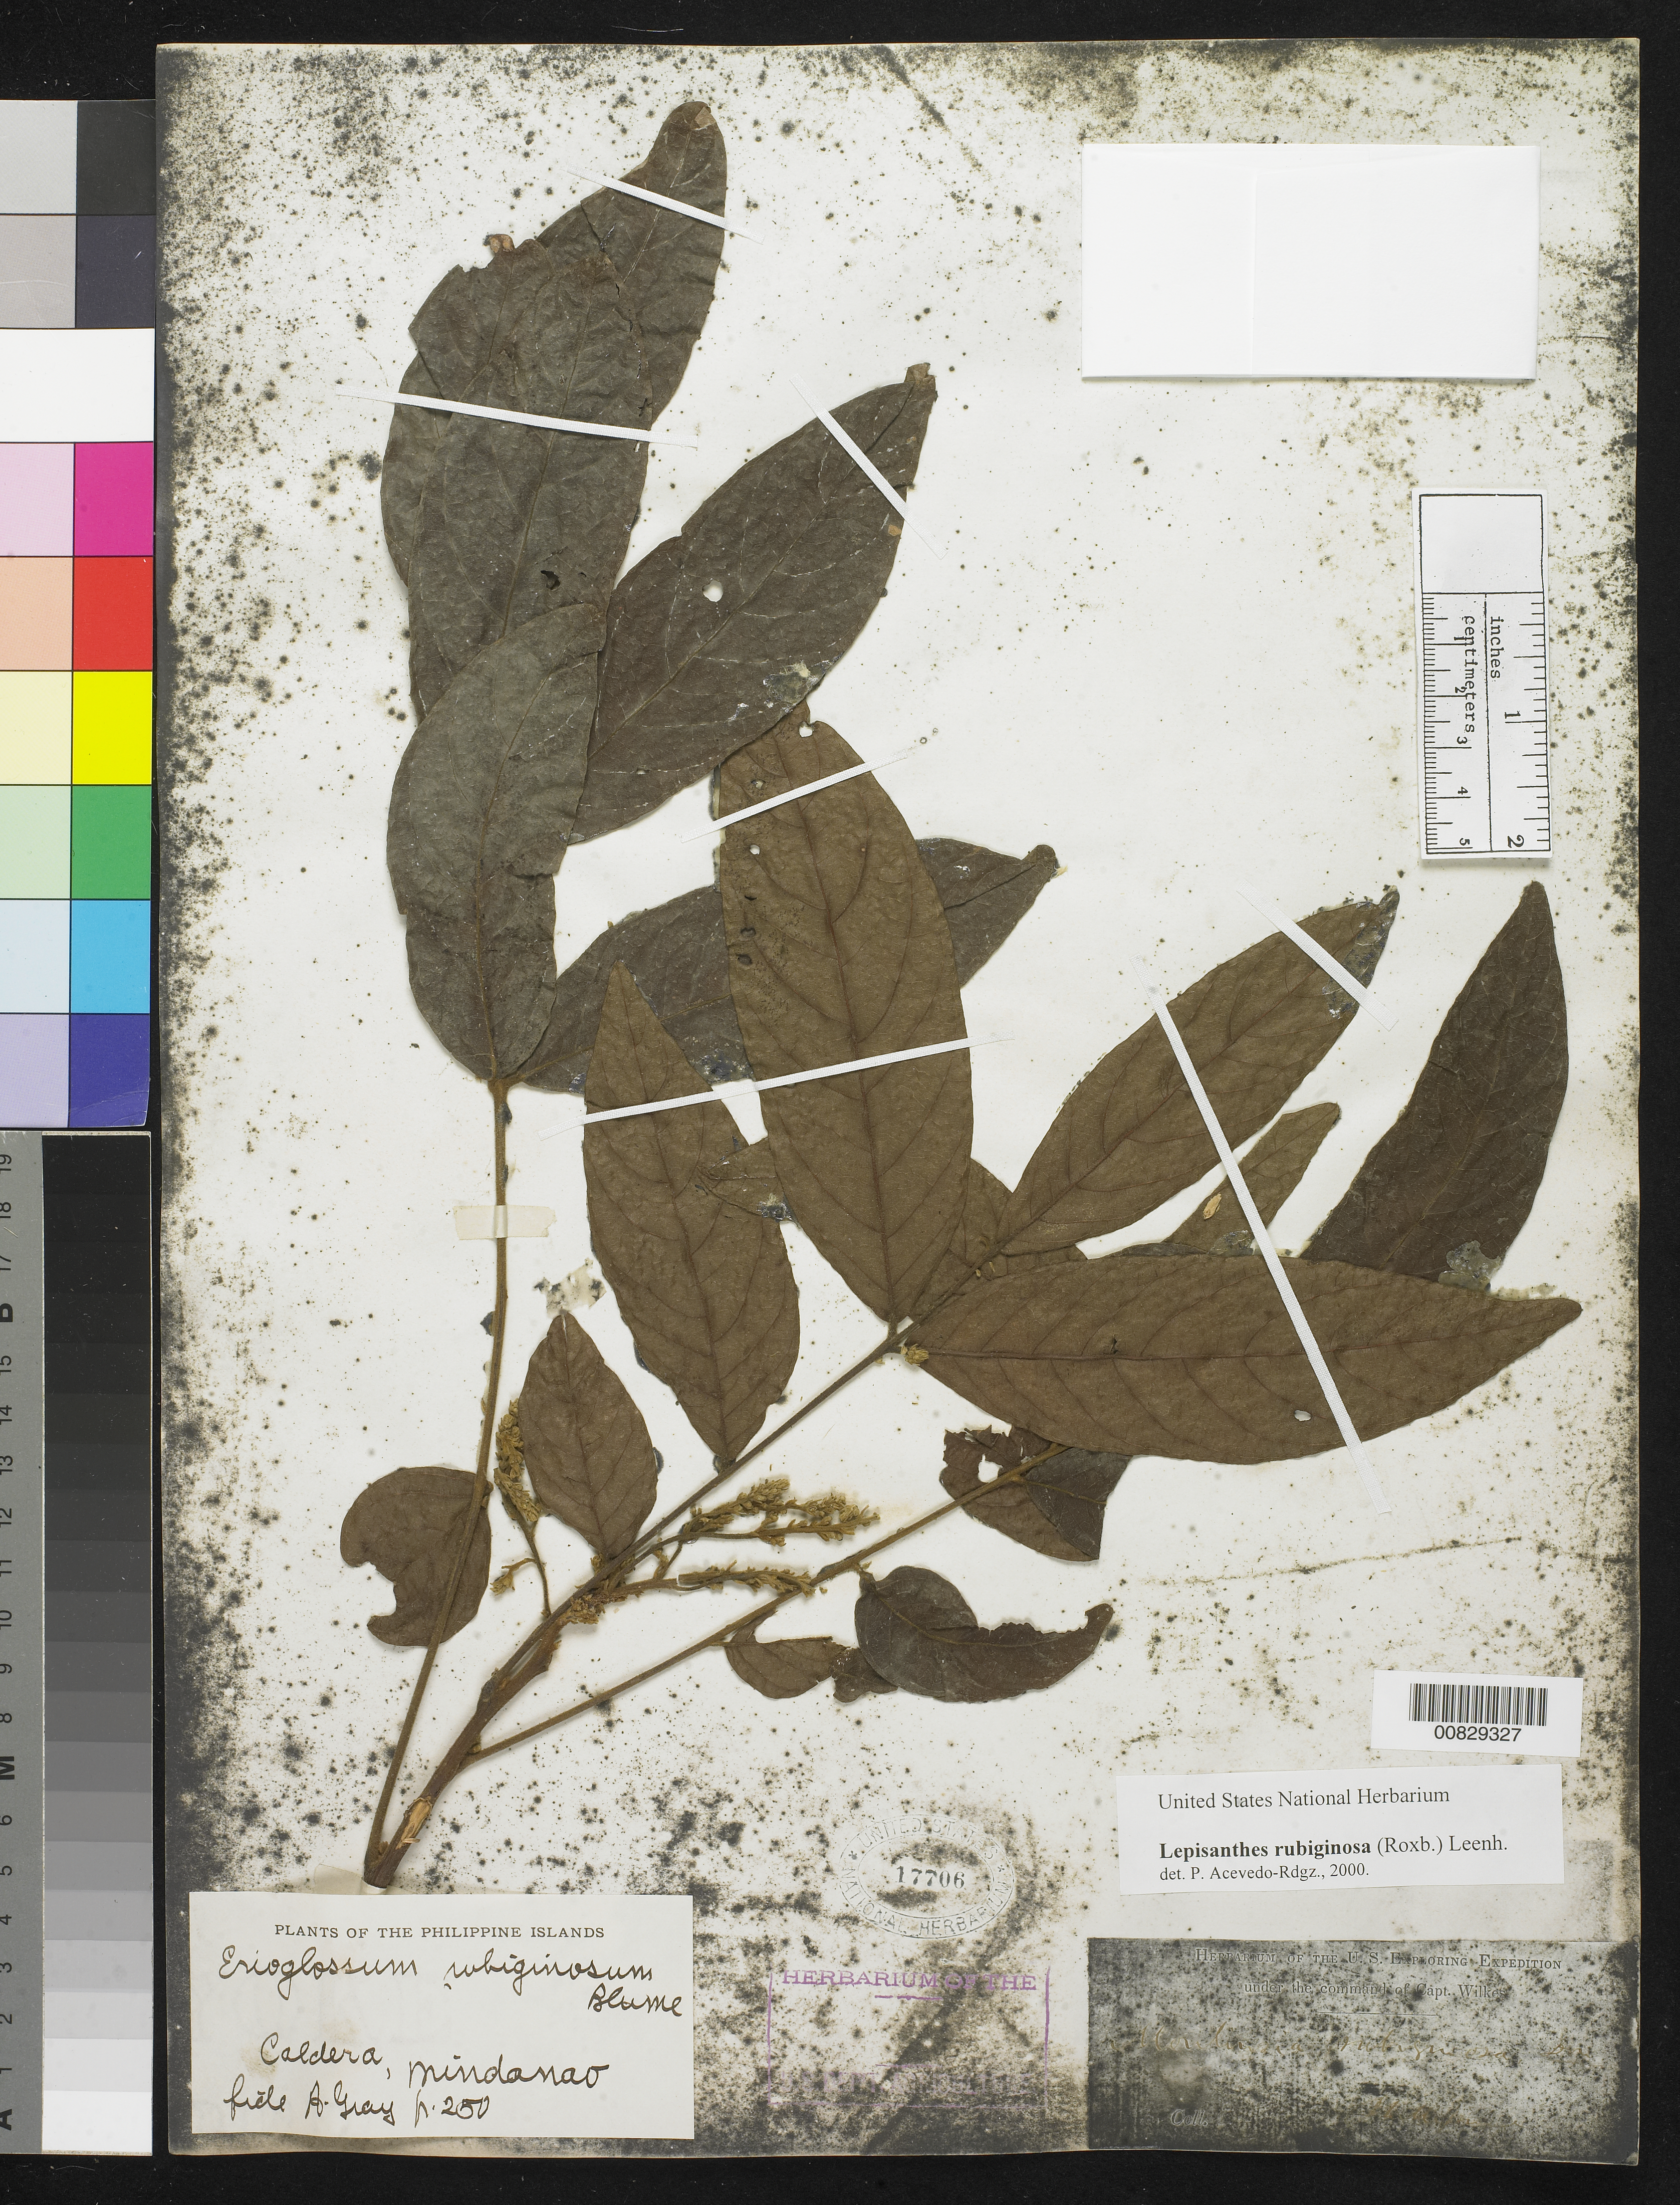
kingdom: Plantae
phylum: Tracheophyta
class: Magnoliopsida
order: Sapindales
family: Sapindaceae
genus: Lepisanthes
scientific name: Lepisanthes rubiginosa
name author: (Roxb.) Leenh.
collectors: Wilkes Explor. Exped.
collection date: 1838/1842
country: Philippines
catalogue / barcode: US 17706